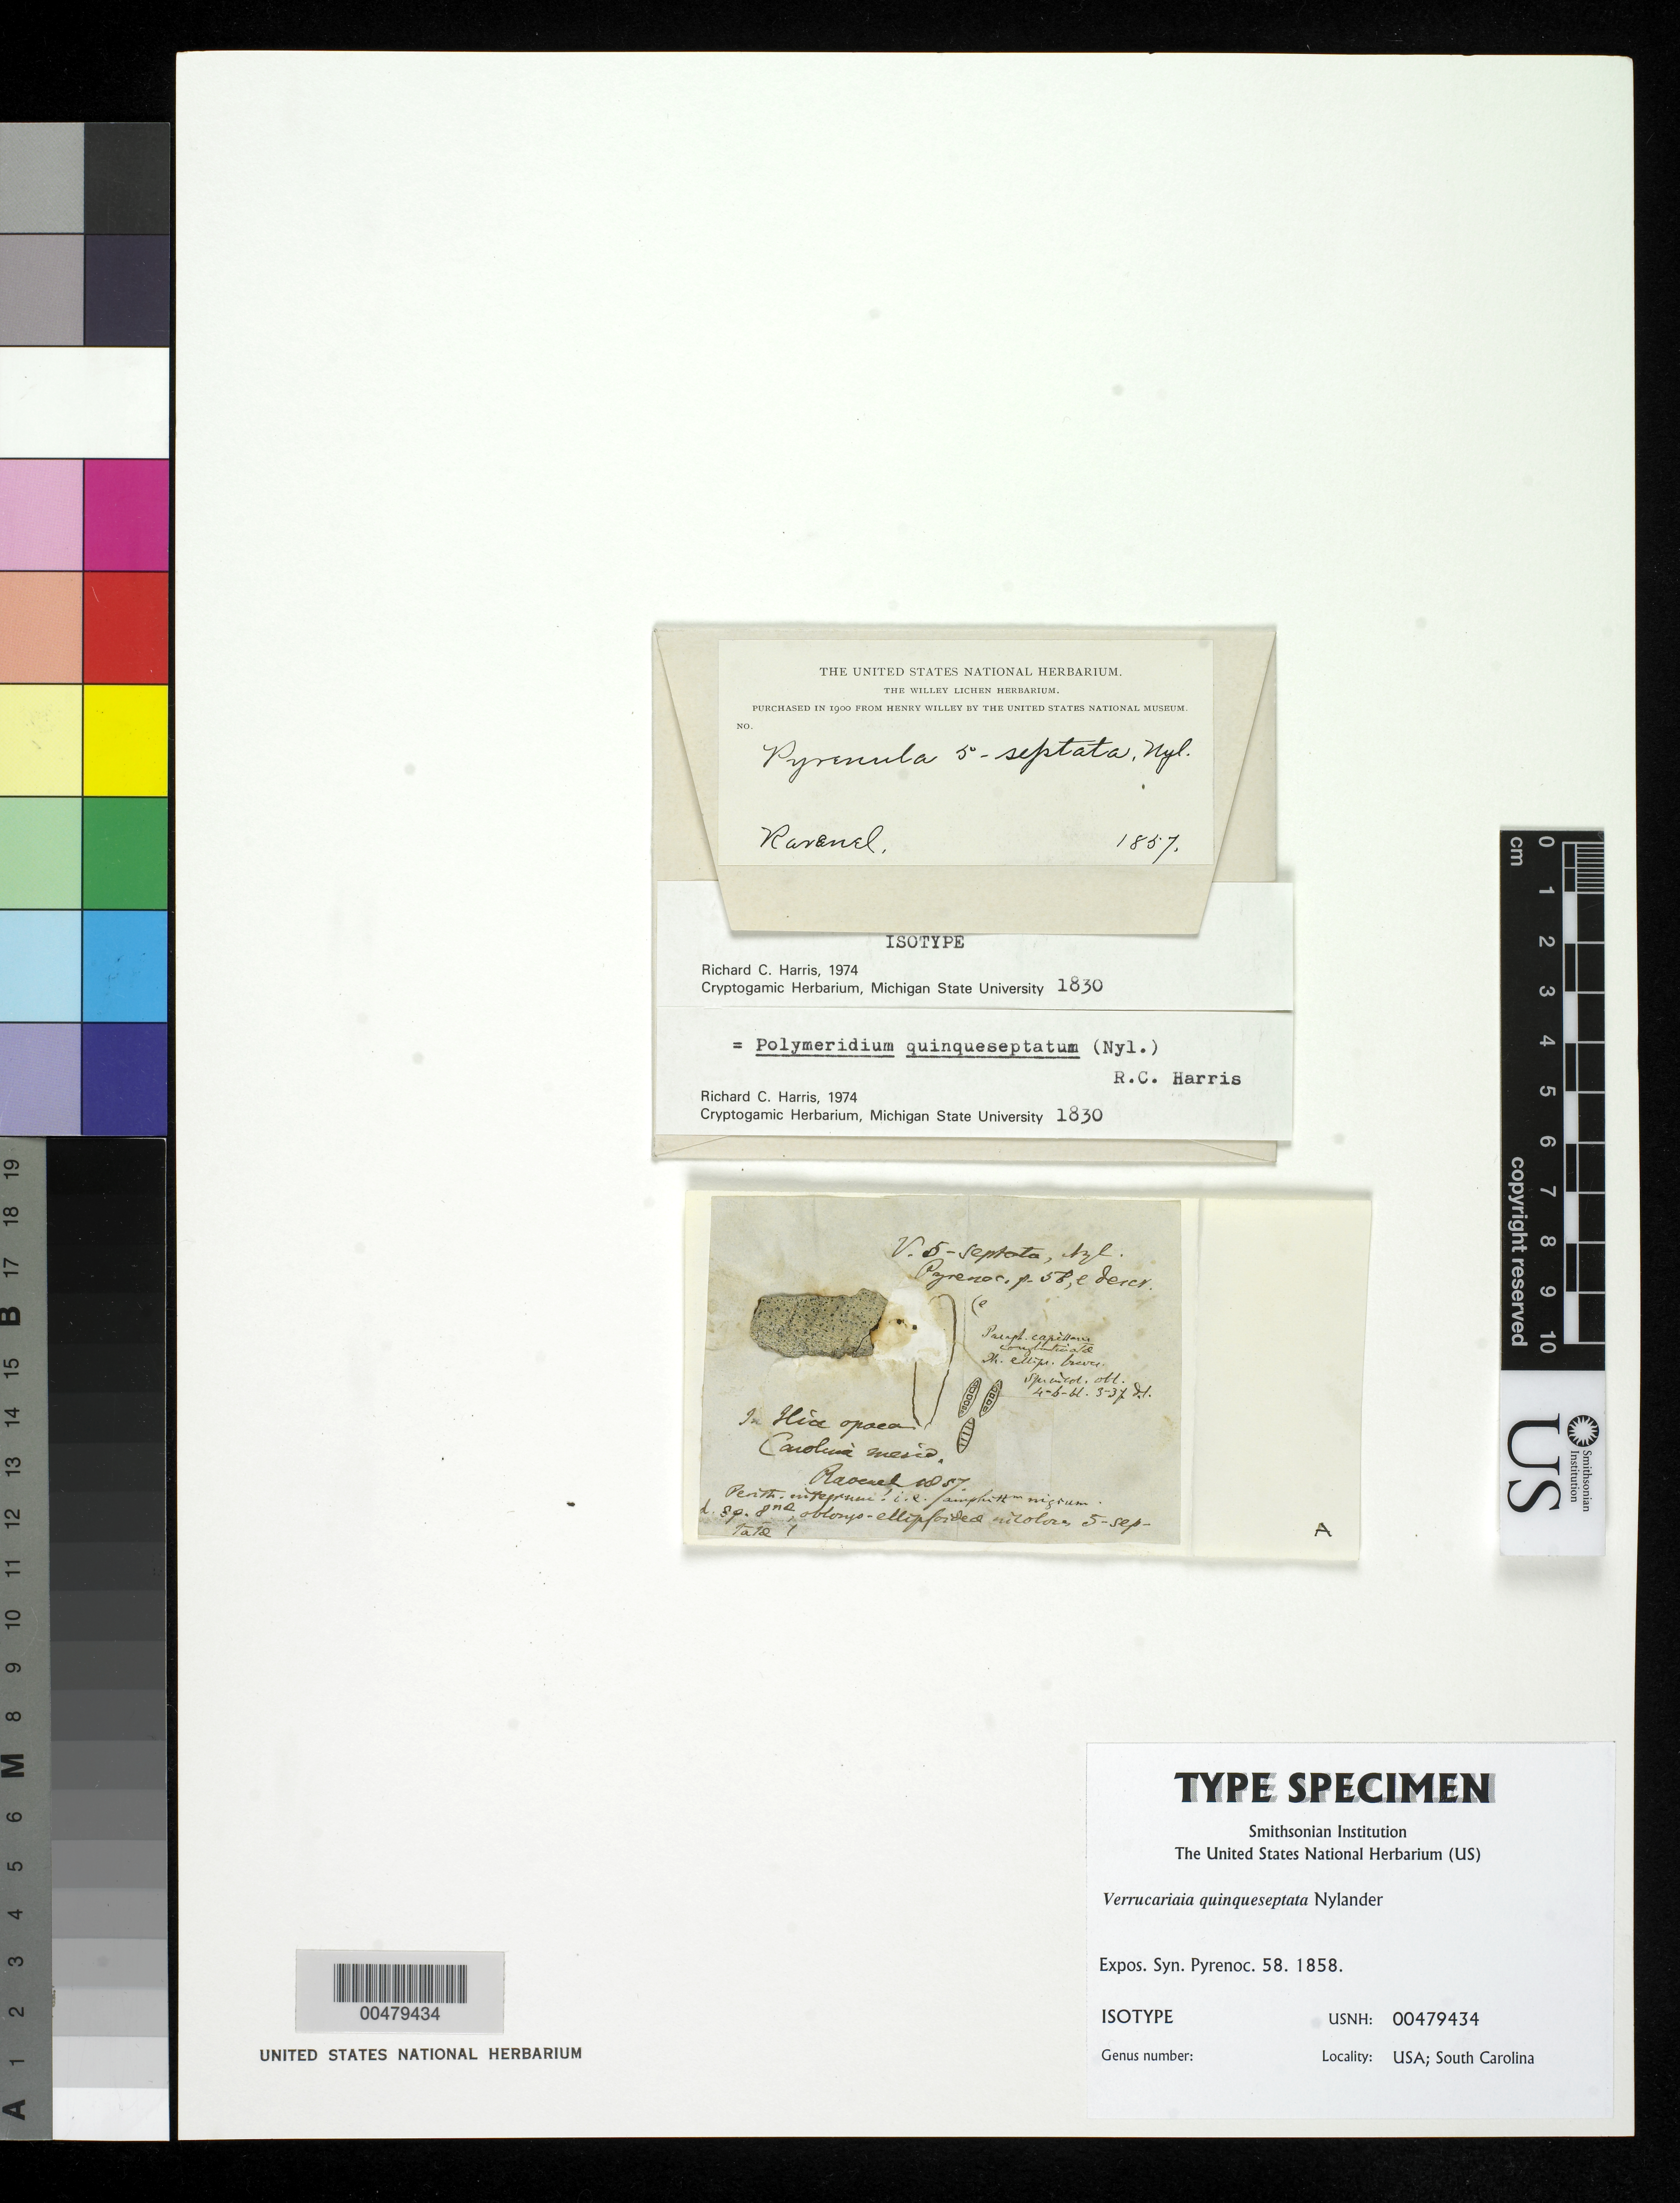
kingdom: Fungi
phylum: Ascomycota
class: Eurotiomycetes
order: Verrucariales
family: Verrucariaceae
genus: Verrucaria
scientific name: Verrucaria quinqueseptata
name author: Nyl.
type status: Isotype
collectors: H. Ravenel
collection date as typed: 1857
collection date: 1857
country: United States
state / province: South Carolina